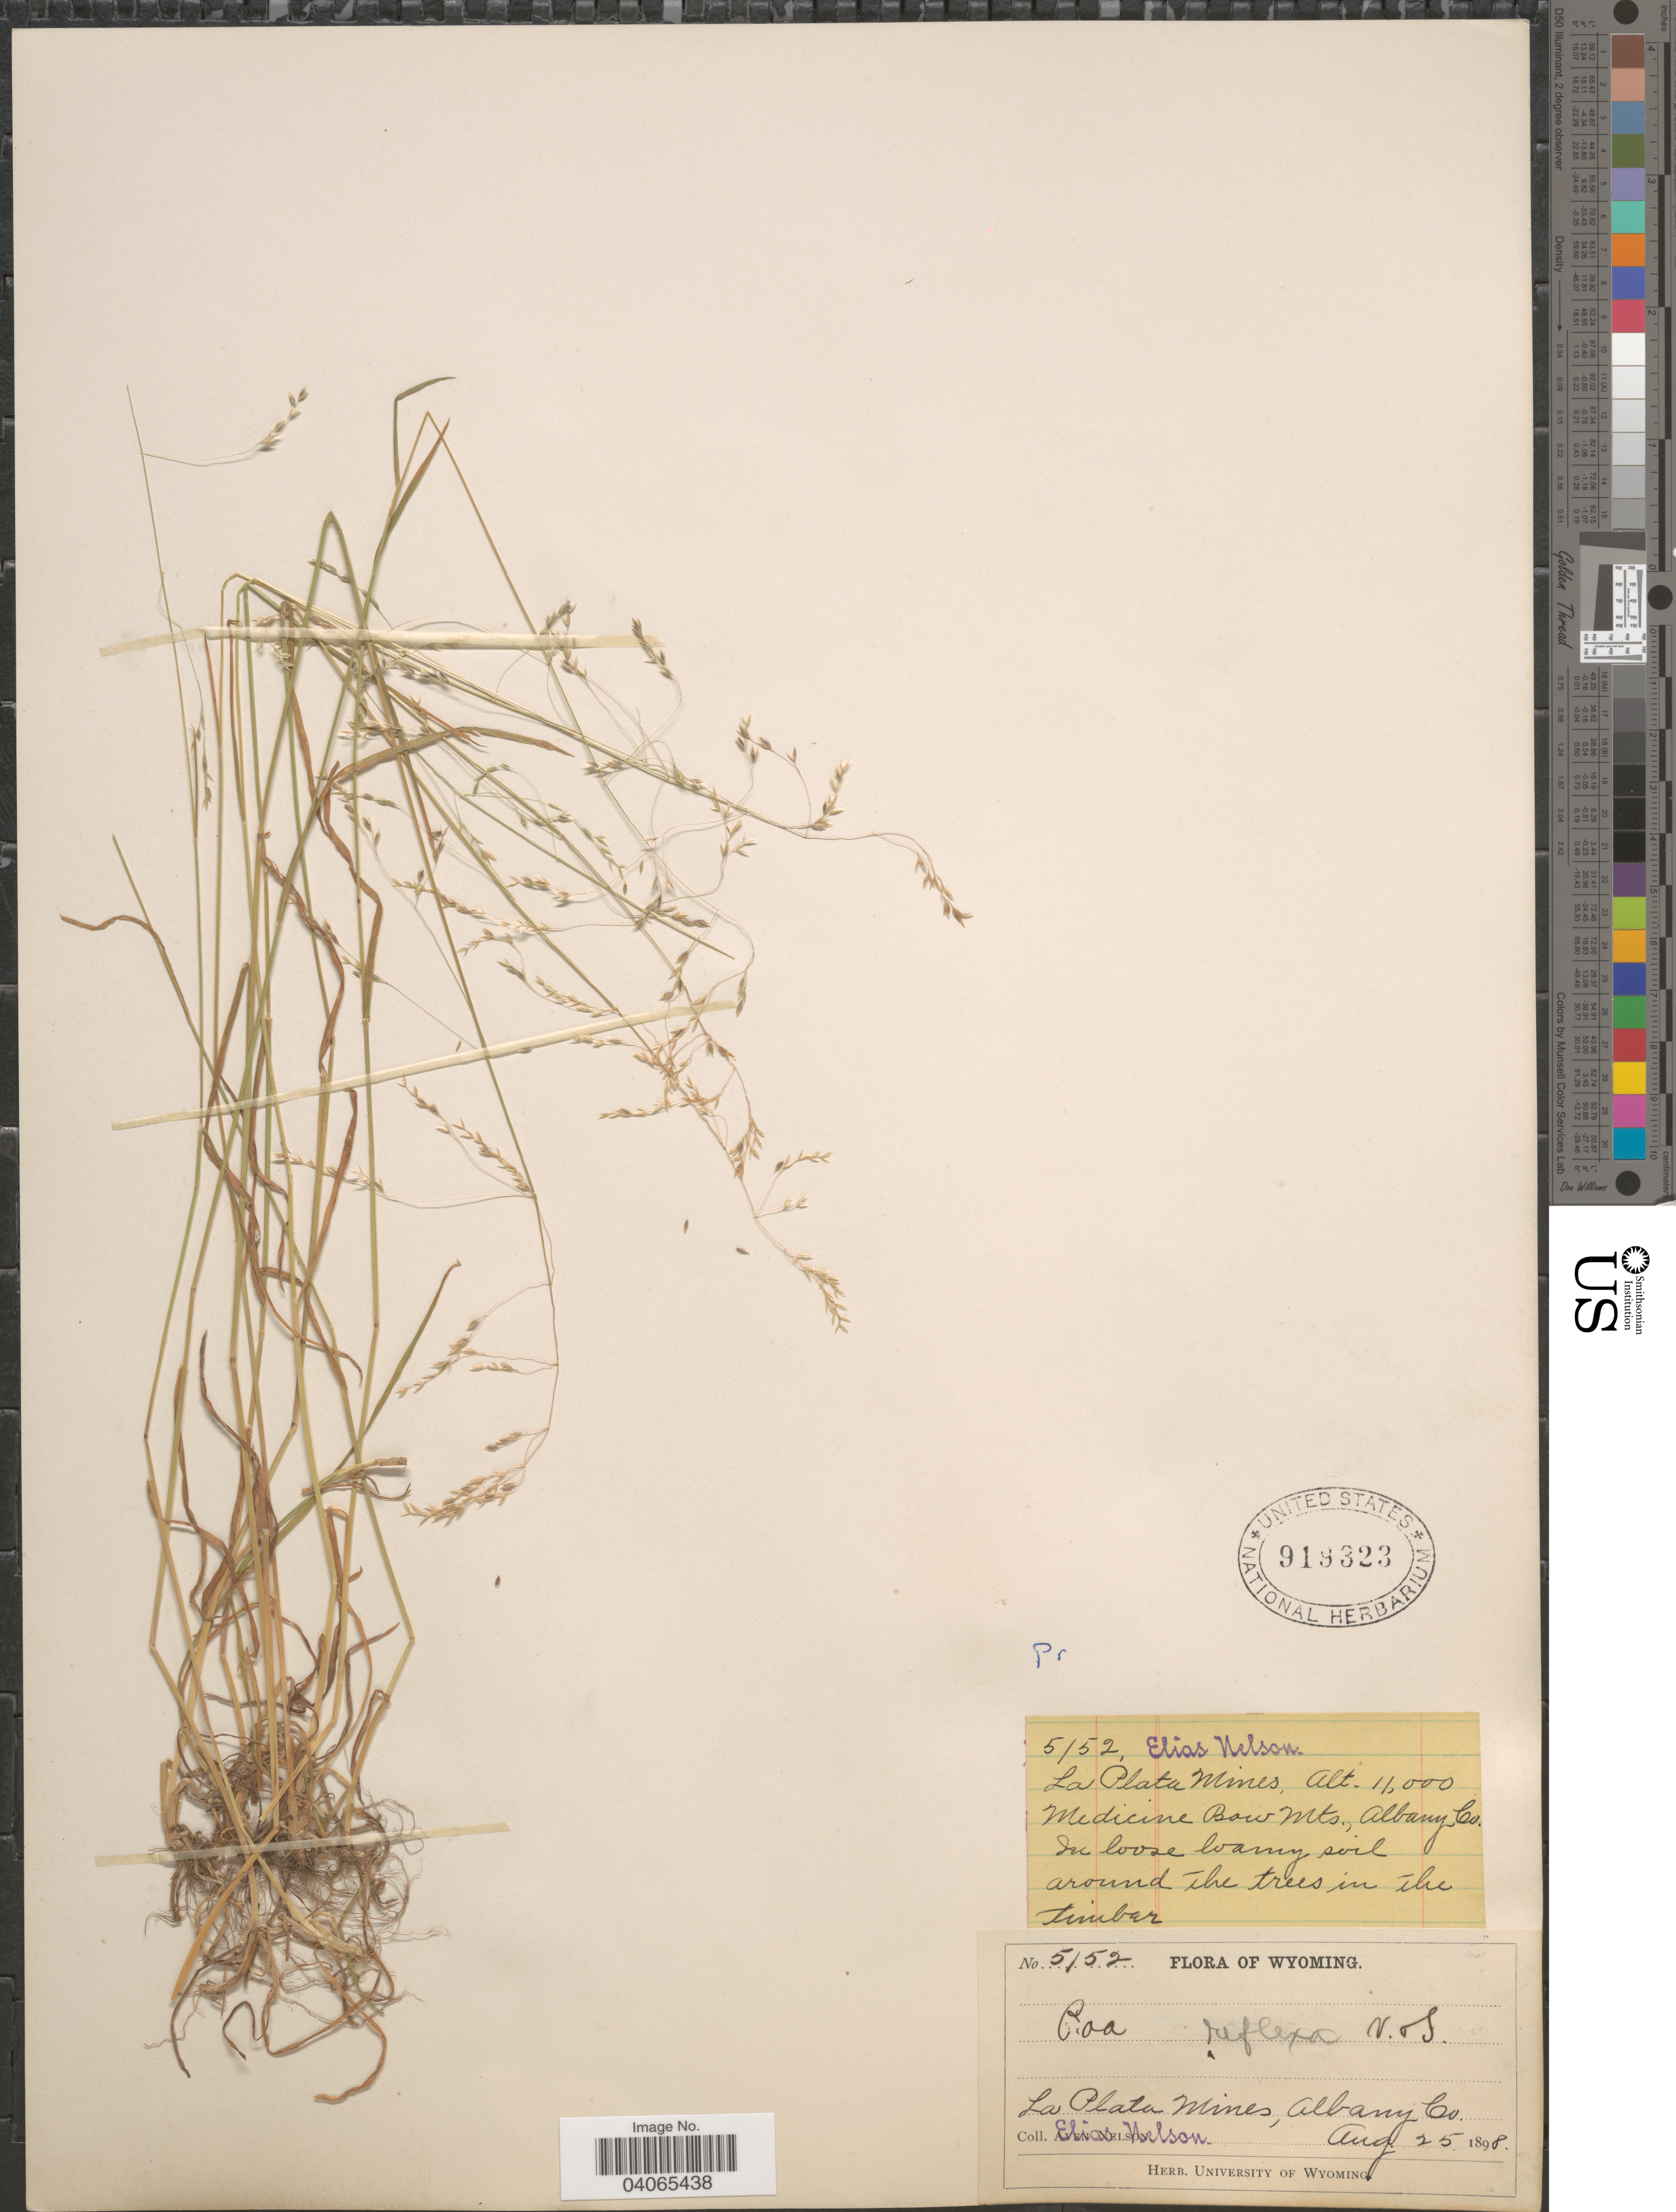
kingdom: Plantae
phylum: Tracheophyta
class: Liliopsida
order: Poales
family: Poaceae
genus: Poa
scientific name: Poa reflexa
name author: Vasey & Scribn.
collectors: E. Nelson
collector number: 5152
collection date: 1898-08-25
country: United States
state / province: Wyoming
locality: La Plata Mines, Medicine Bow Mts., Albany Co.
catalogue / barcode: US 919323